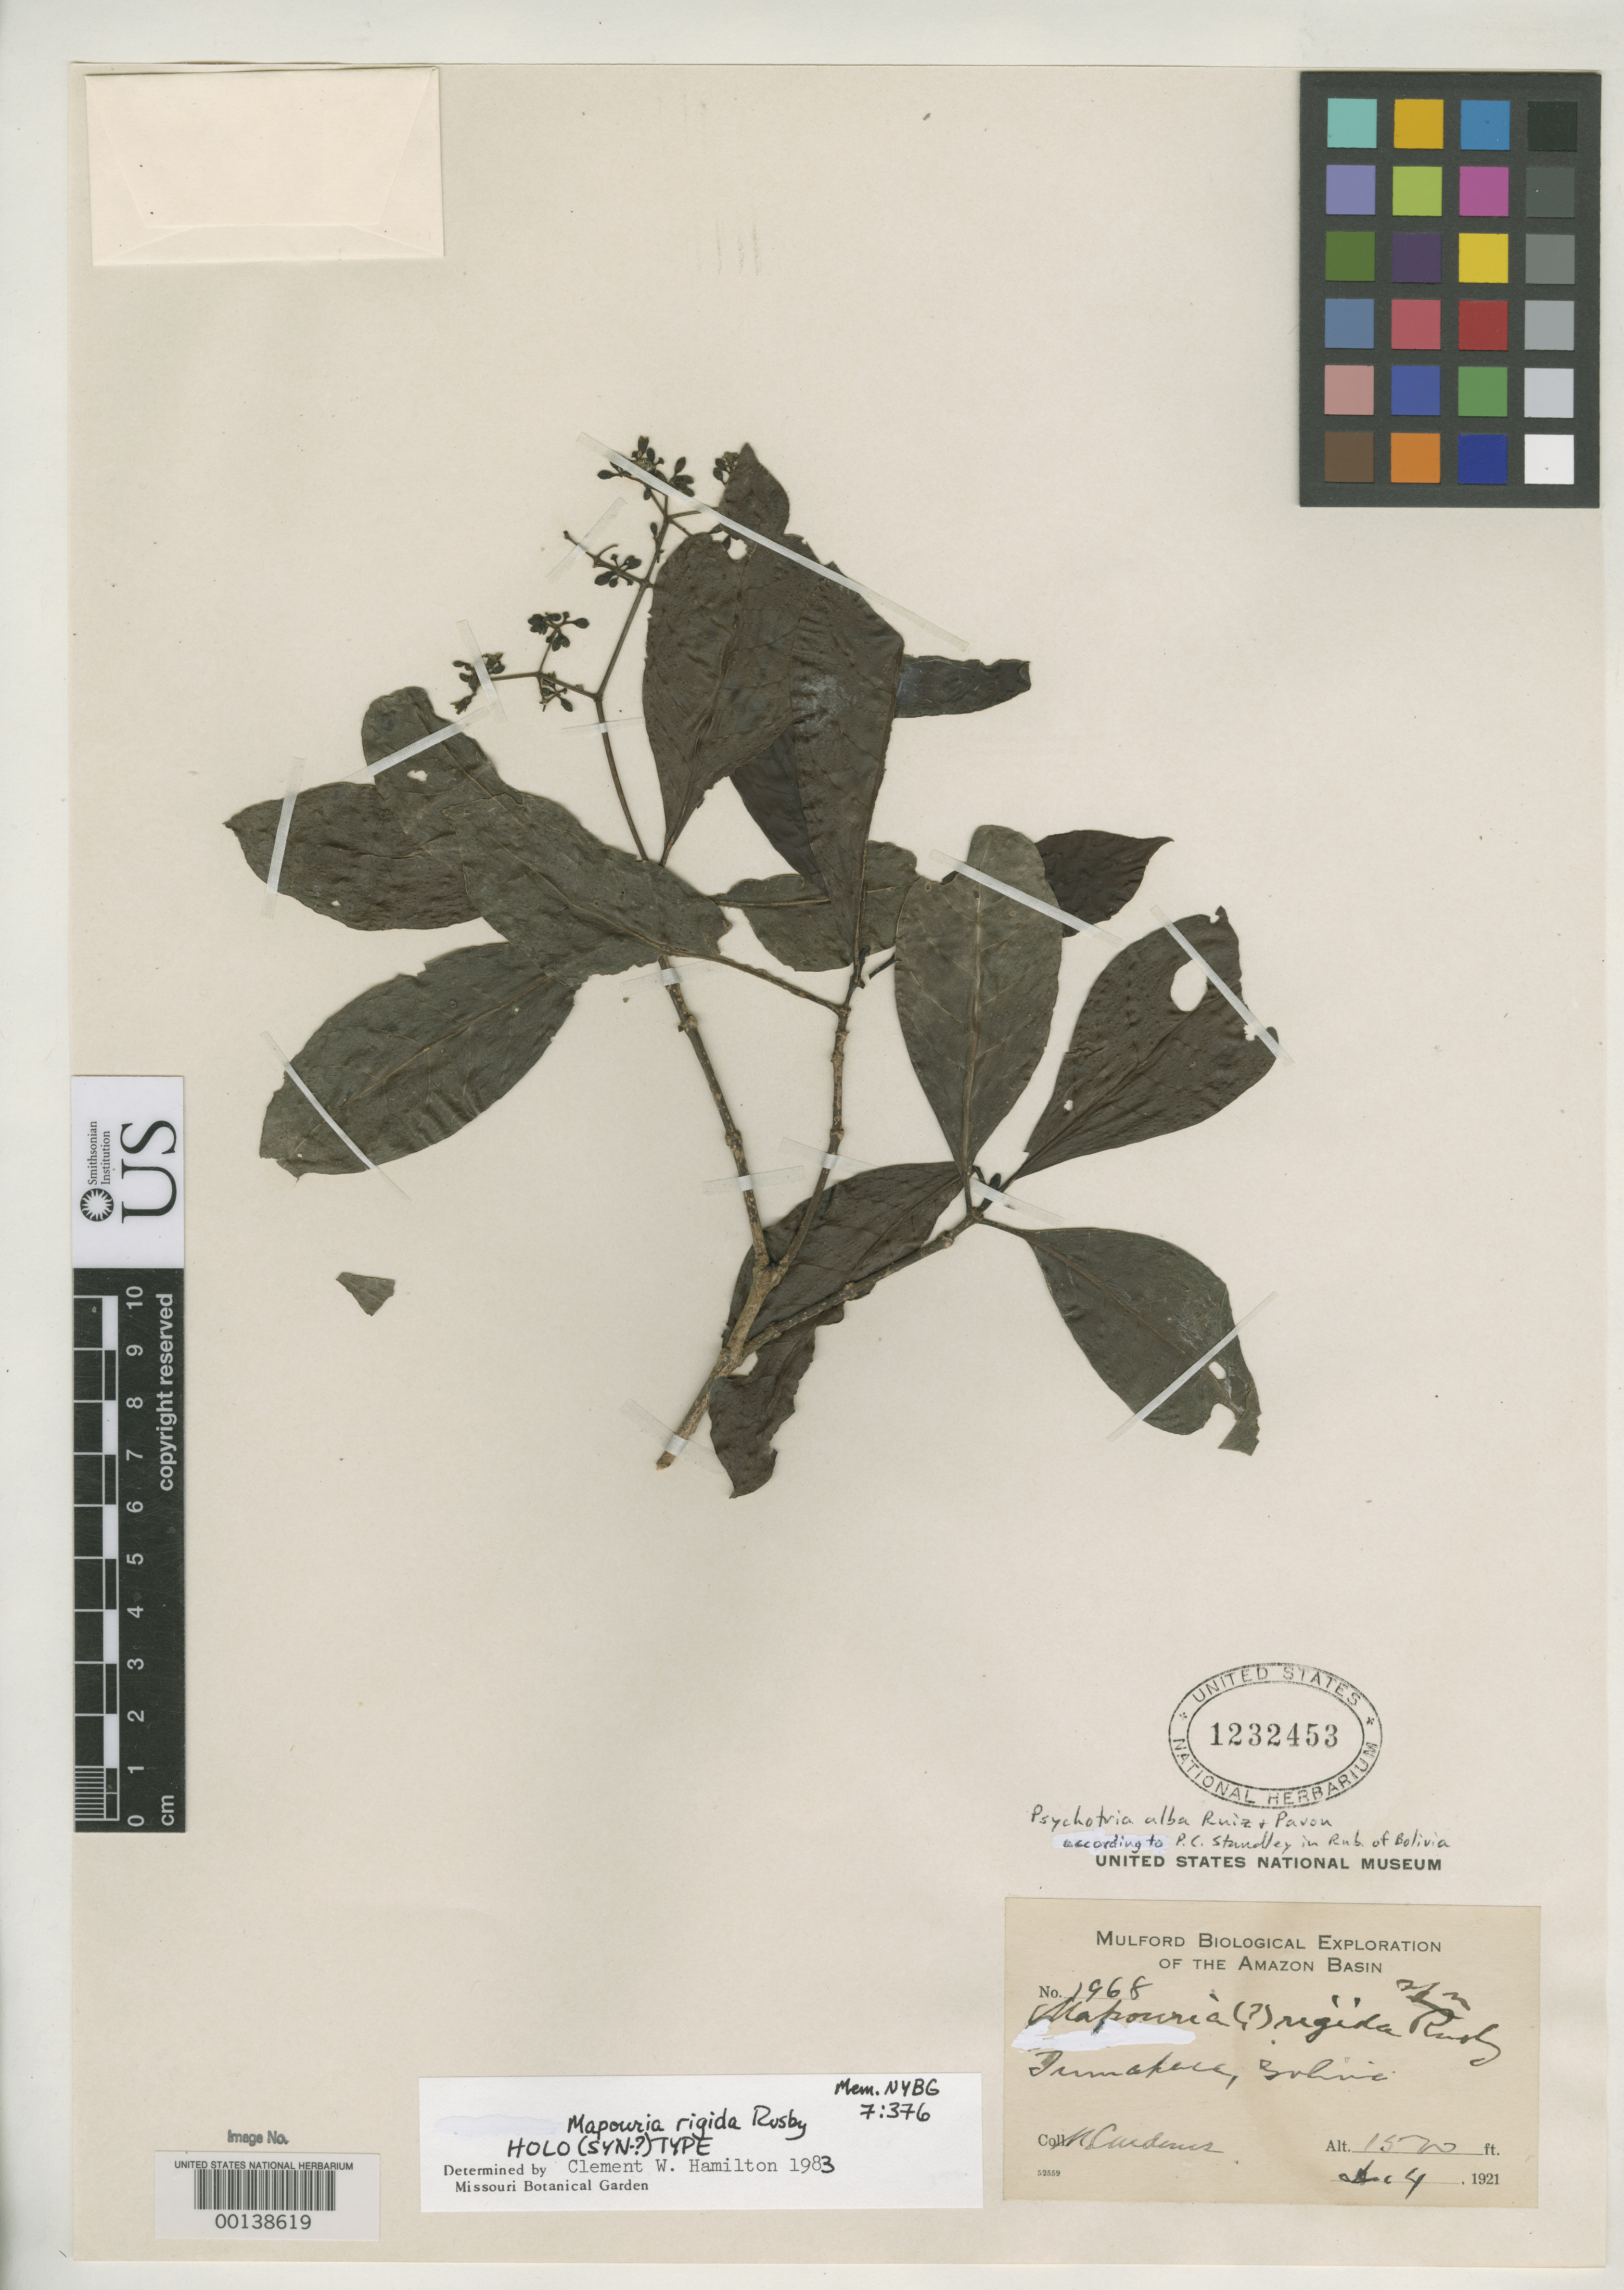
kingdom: Plantae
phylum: Tracheophyta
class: Magnoliopsida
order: Gentianales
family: Rubiaceae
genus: Mapouria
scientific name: Mapouria rigida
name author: Rusby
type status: Isosyntype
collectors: M. Cárdenas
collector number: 1968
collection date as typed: Dec. 4, 1921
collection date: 1921-12-04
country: Bolivia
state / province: La Paz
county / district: Iturralde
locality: Ixiamas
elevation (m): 457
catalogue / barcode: US 1232453